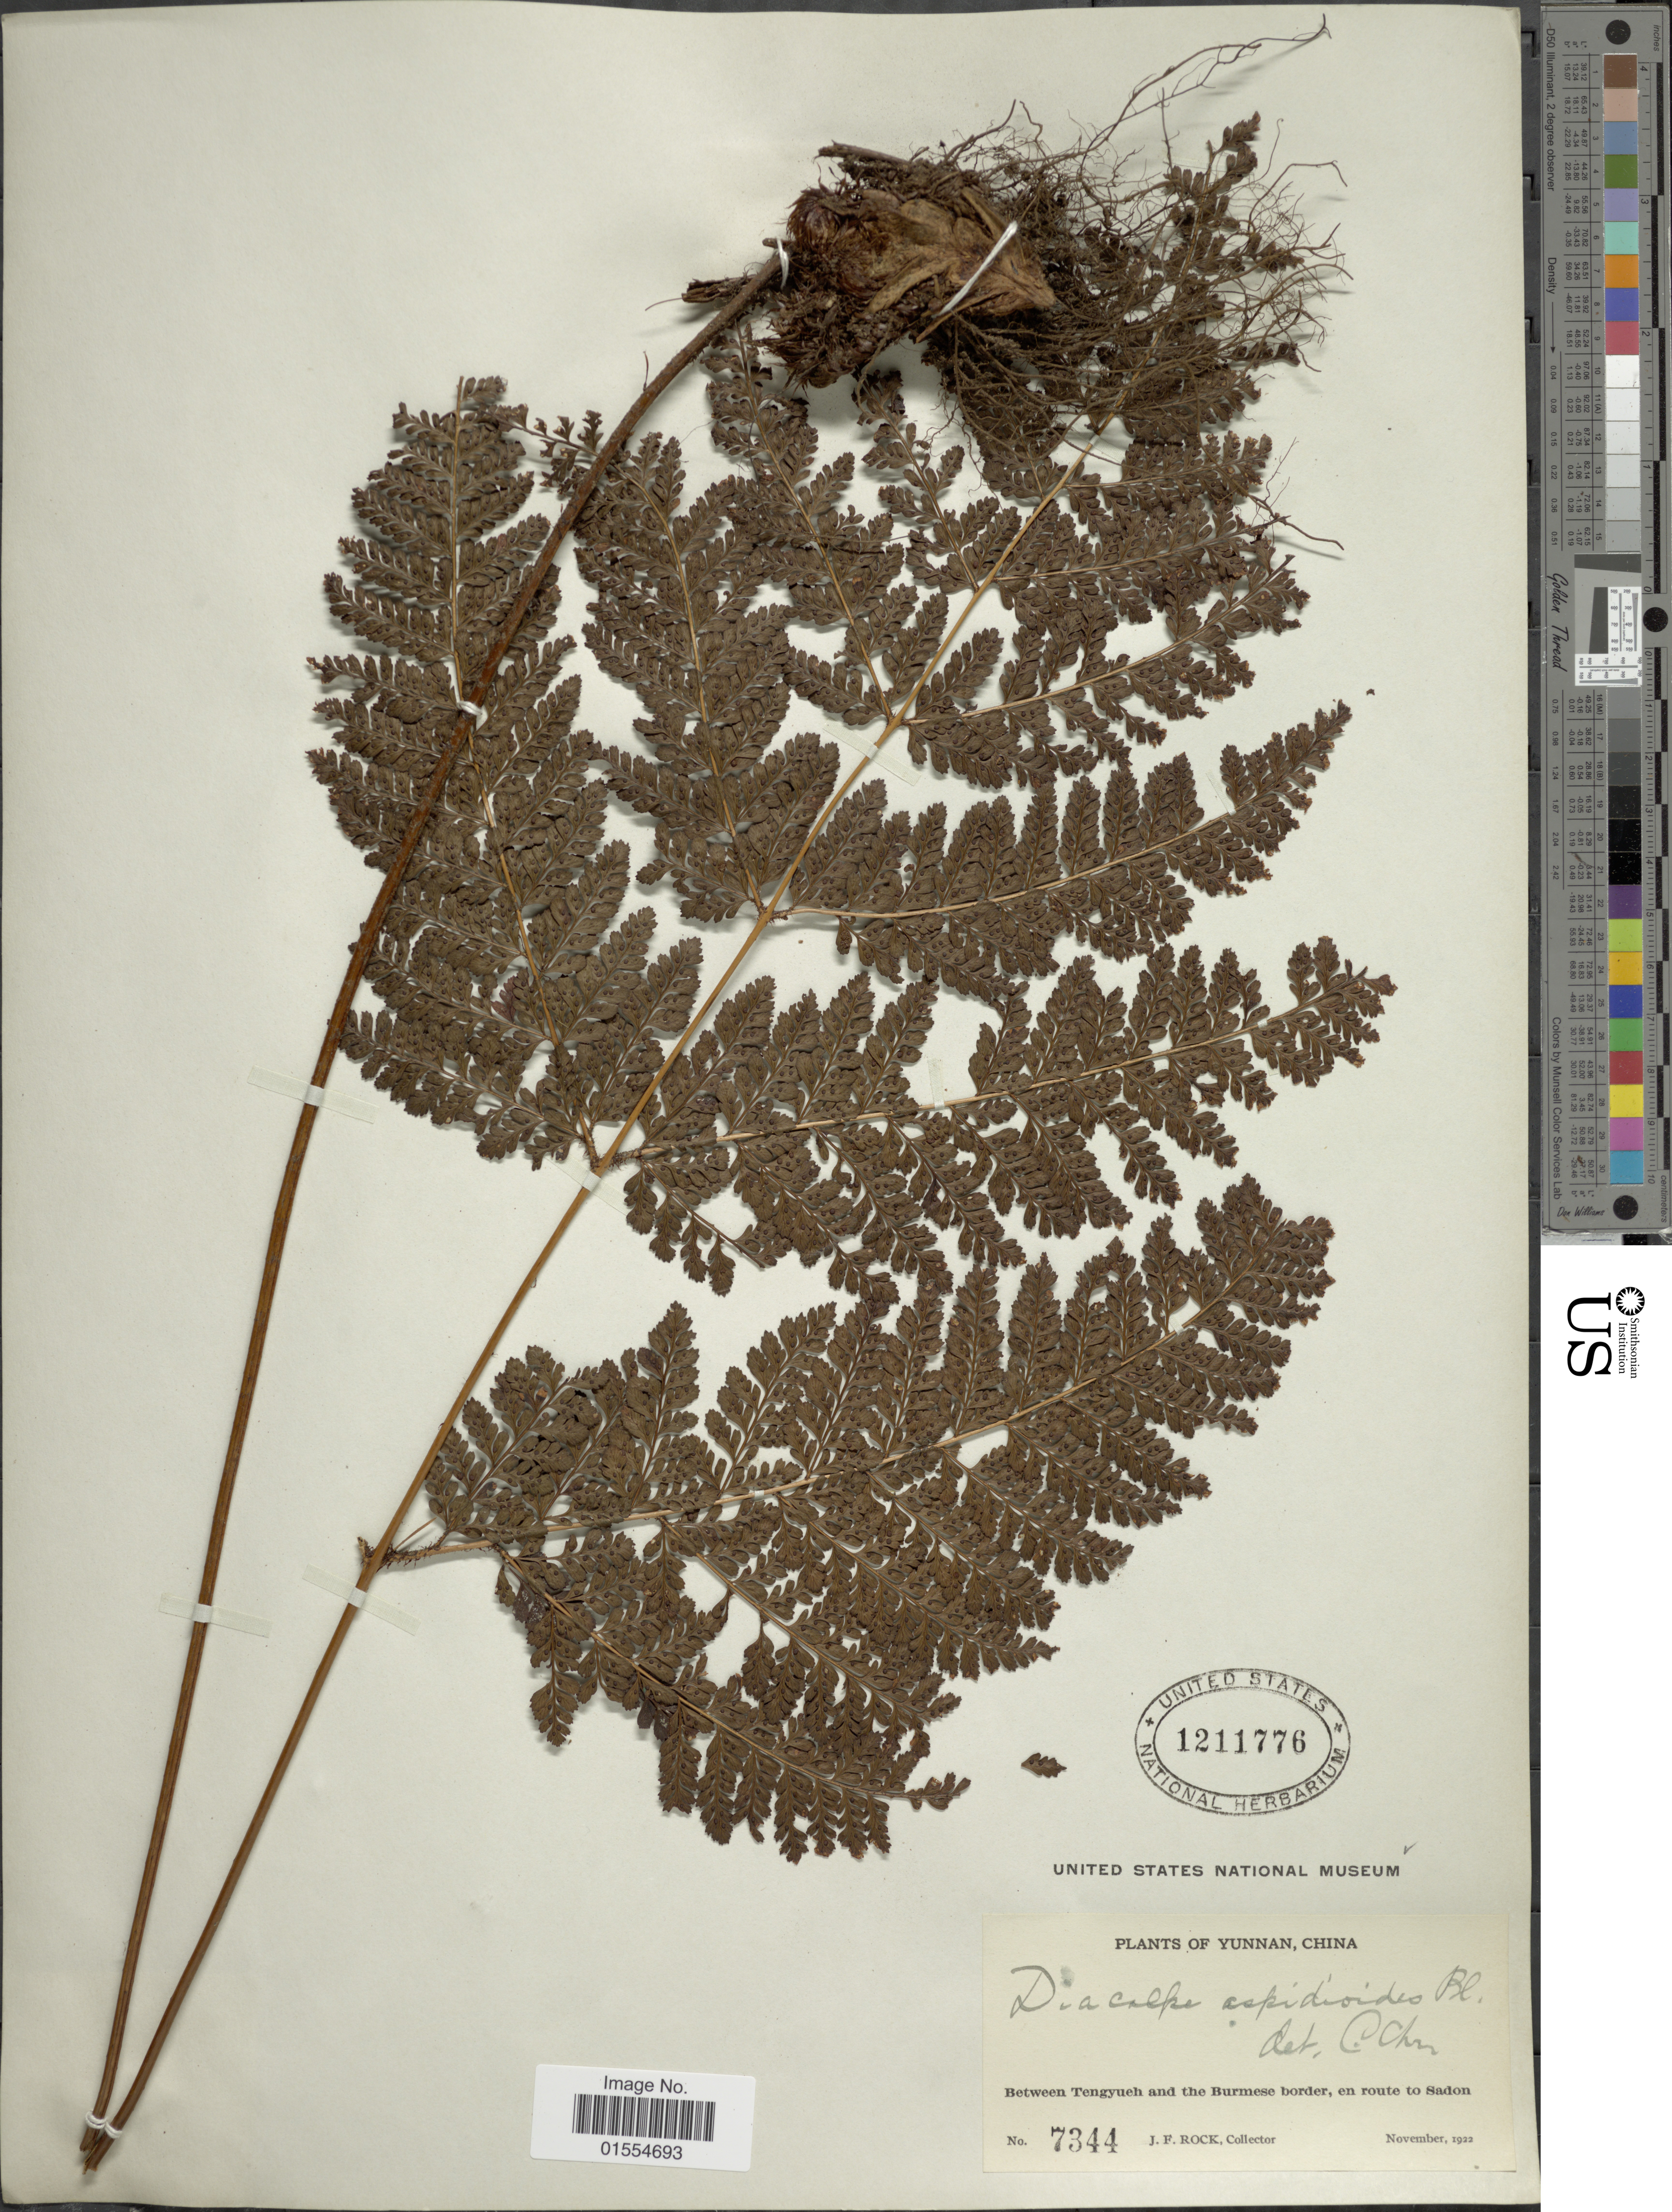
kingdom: Plantae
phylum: Tracheophyta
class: Polypodiopsida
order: Polypodiales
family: Dryopteridaceae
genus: Dryopteris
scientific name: Dryopteris pseudocaenopteris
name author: (Kunze) Li Bing Zhang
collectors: J. Rock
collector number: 7344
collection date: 1922-11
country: China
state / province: Yunnan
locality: Yunnan, China, between Tengyueh and the Burmese border, en route to Sadon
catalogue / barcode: US 1211776